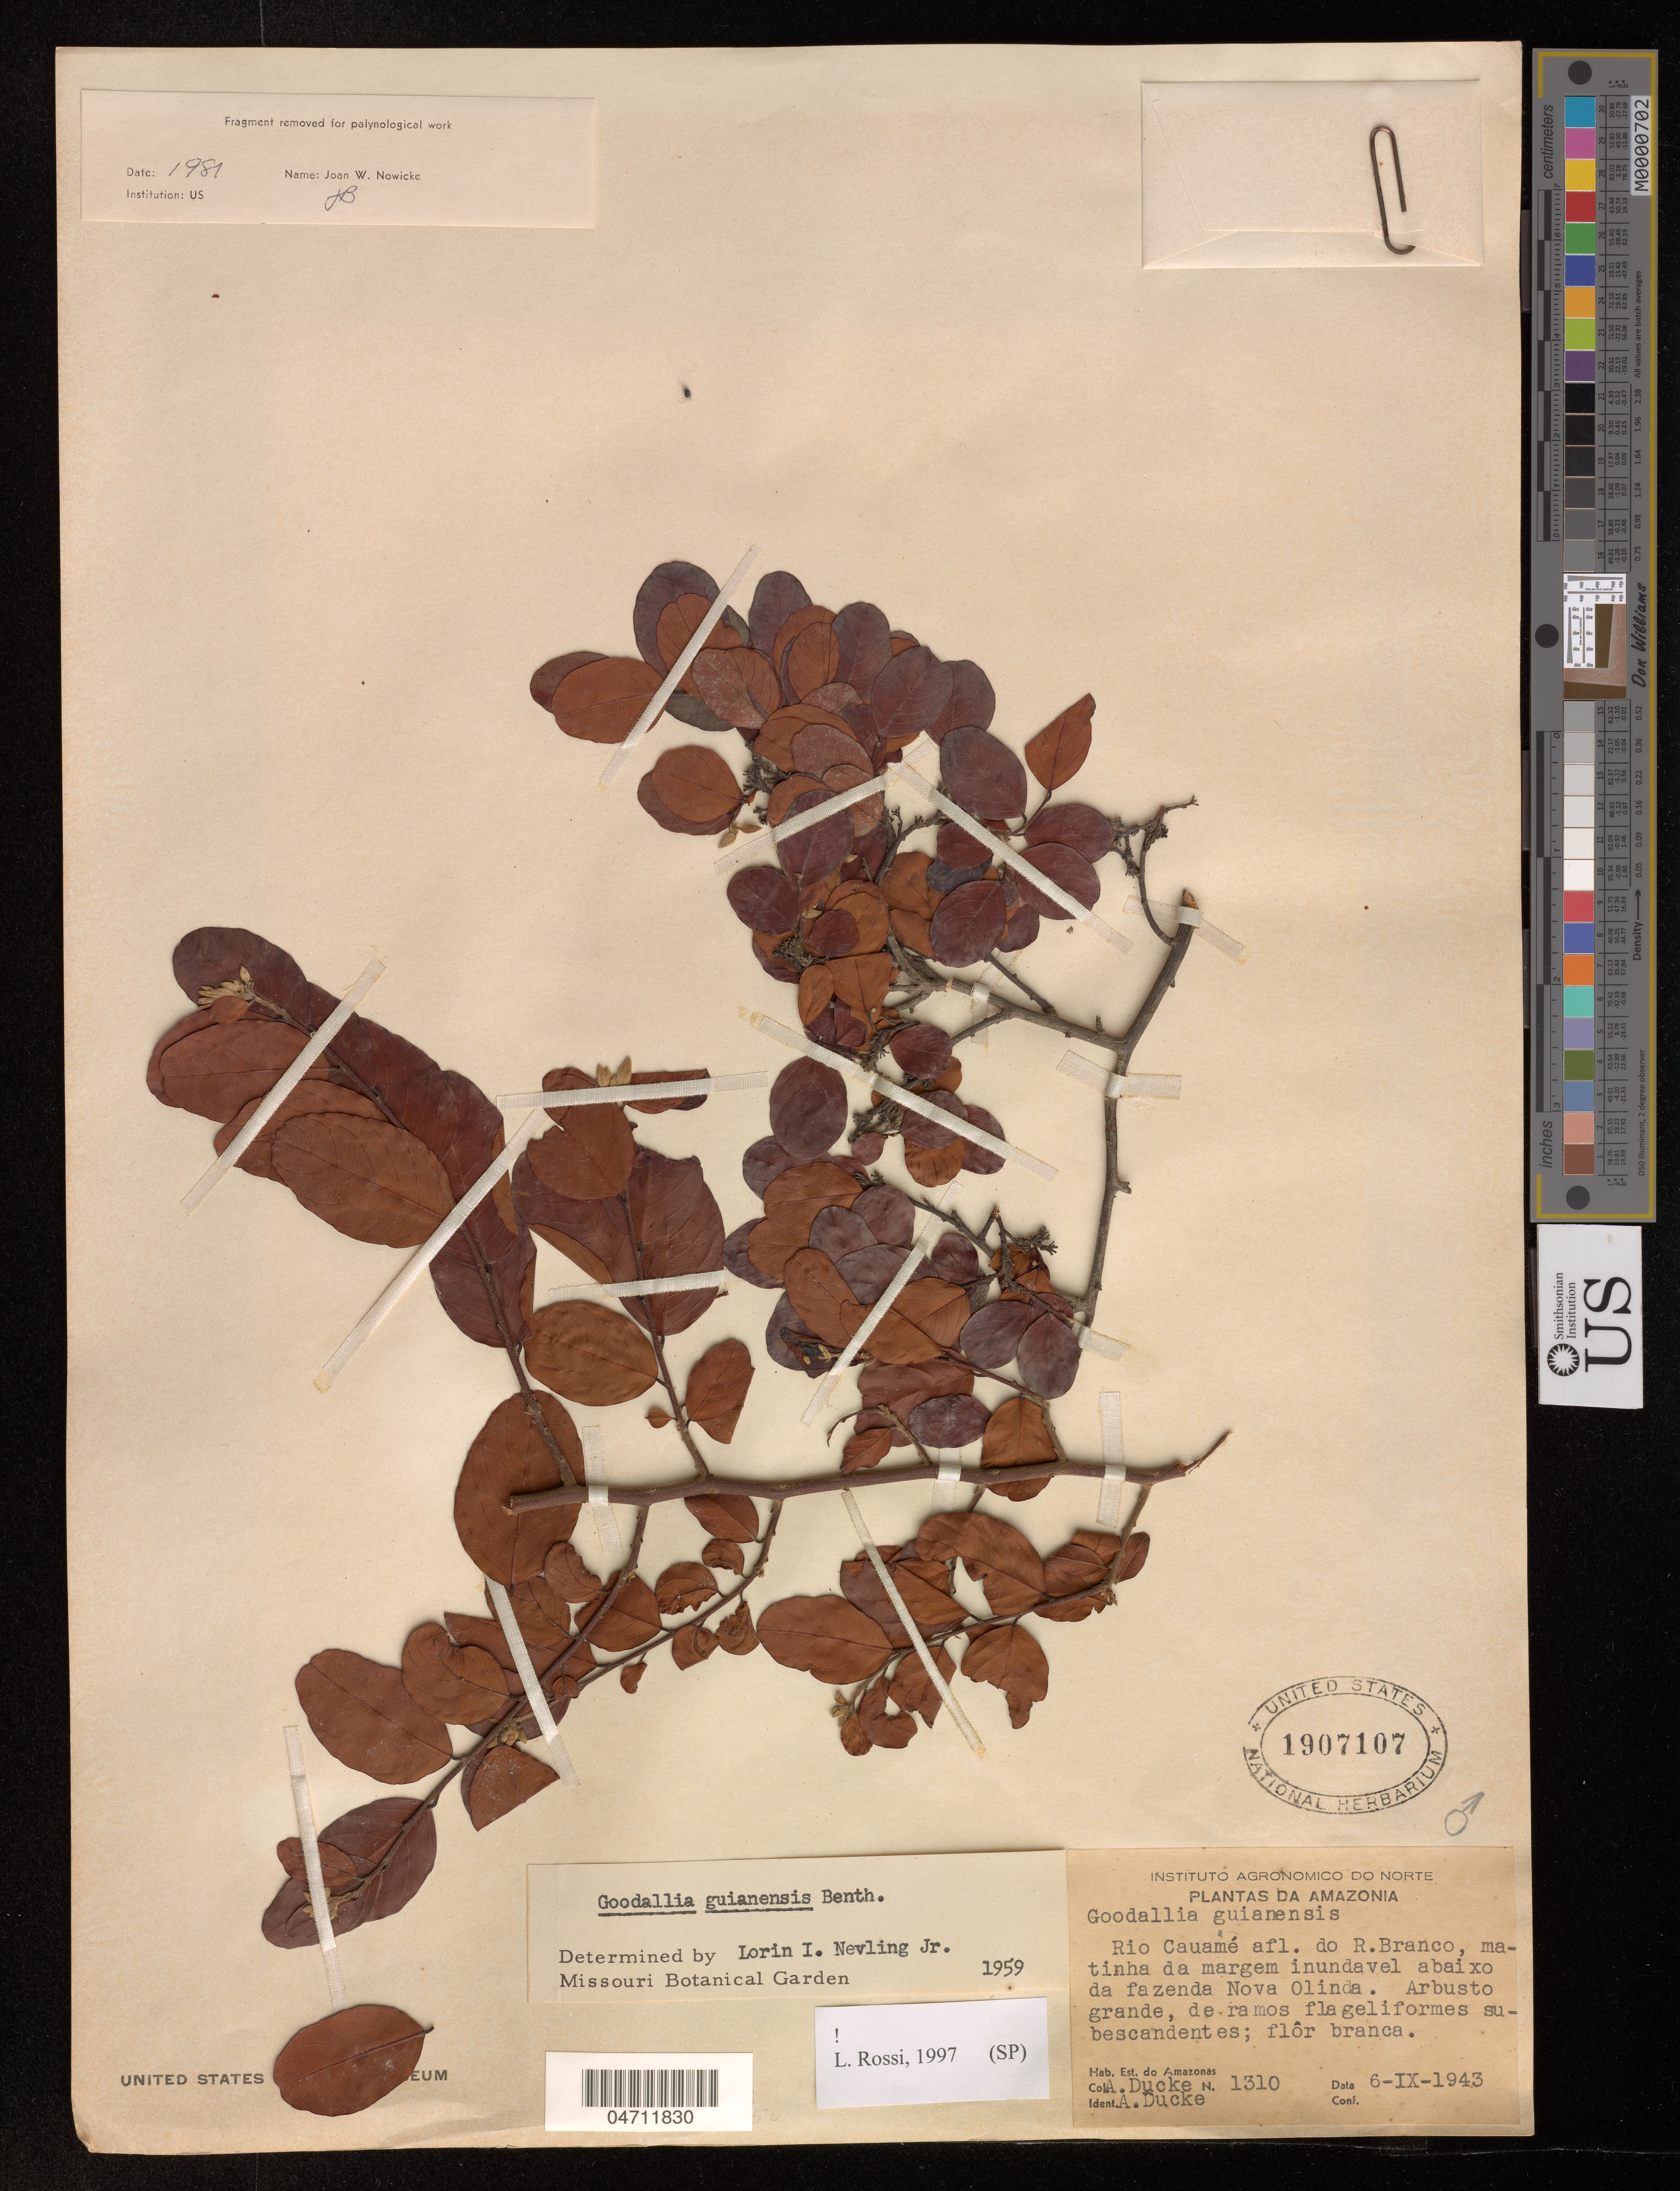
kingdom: Plantae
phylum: Tracheophyta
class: Magnoliopsida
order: Malvales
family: Thymelaeaceae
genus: Goodallia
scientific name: Goodallia guianensis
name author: Benth.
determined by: Rossi, L.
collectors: A. Ducke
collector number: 1310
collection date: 1943-09-06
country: Brazil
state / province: Amazonas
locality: Rio Cauamé affl. do R. Branco, Fazenda Nova Olinda, campo.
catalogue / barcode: US 1907107